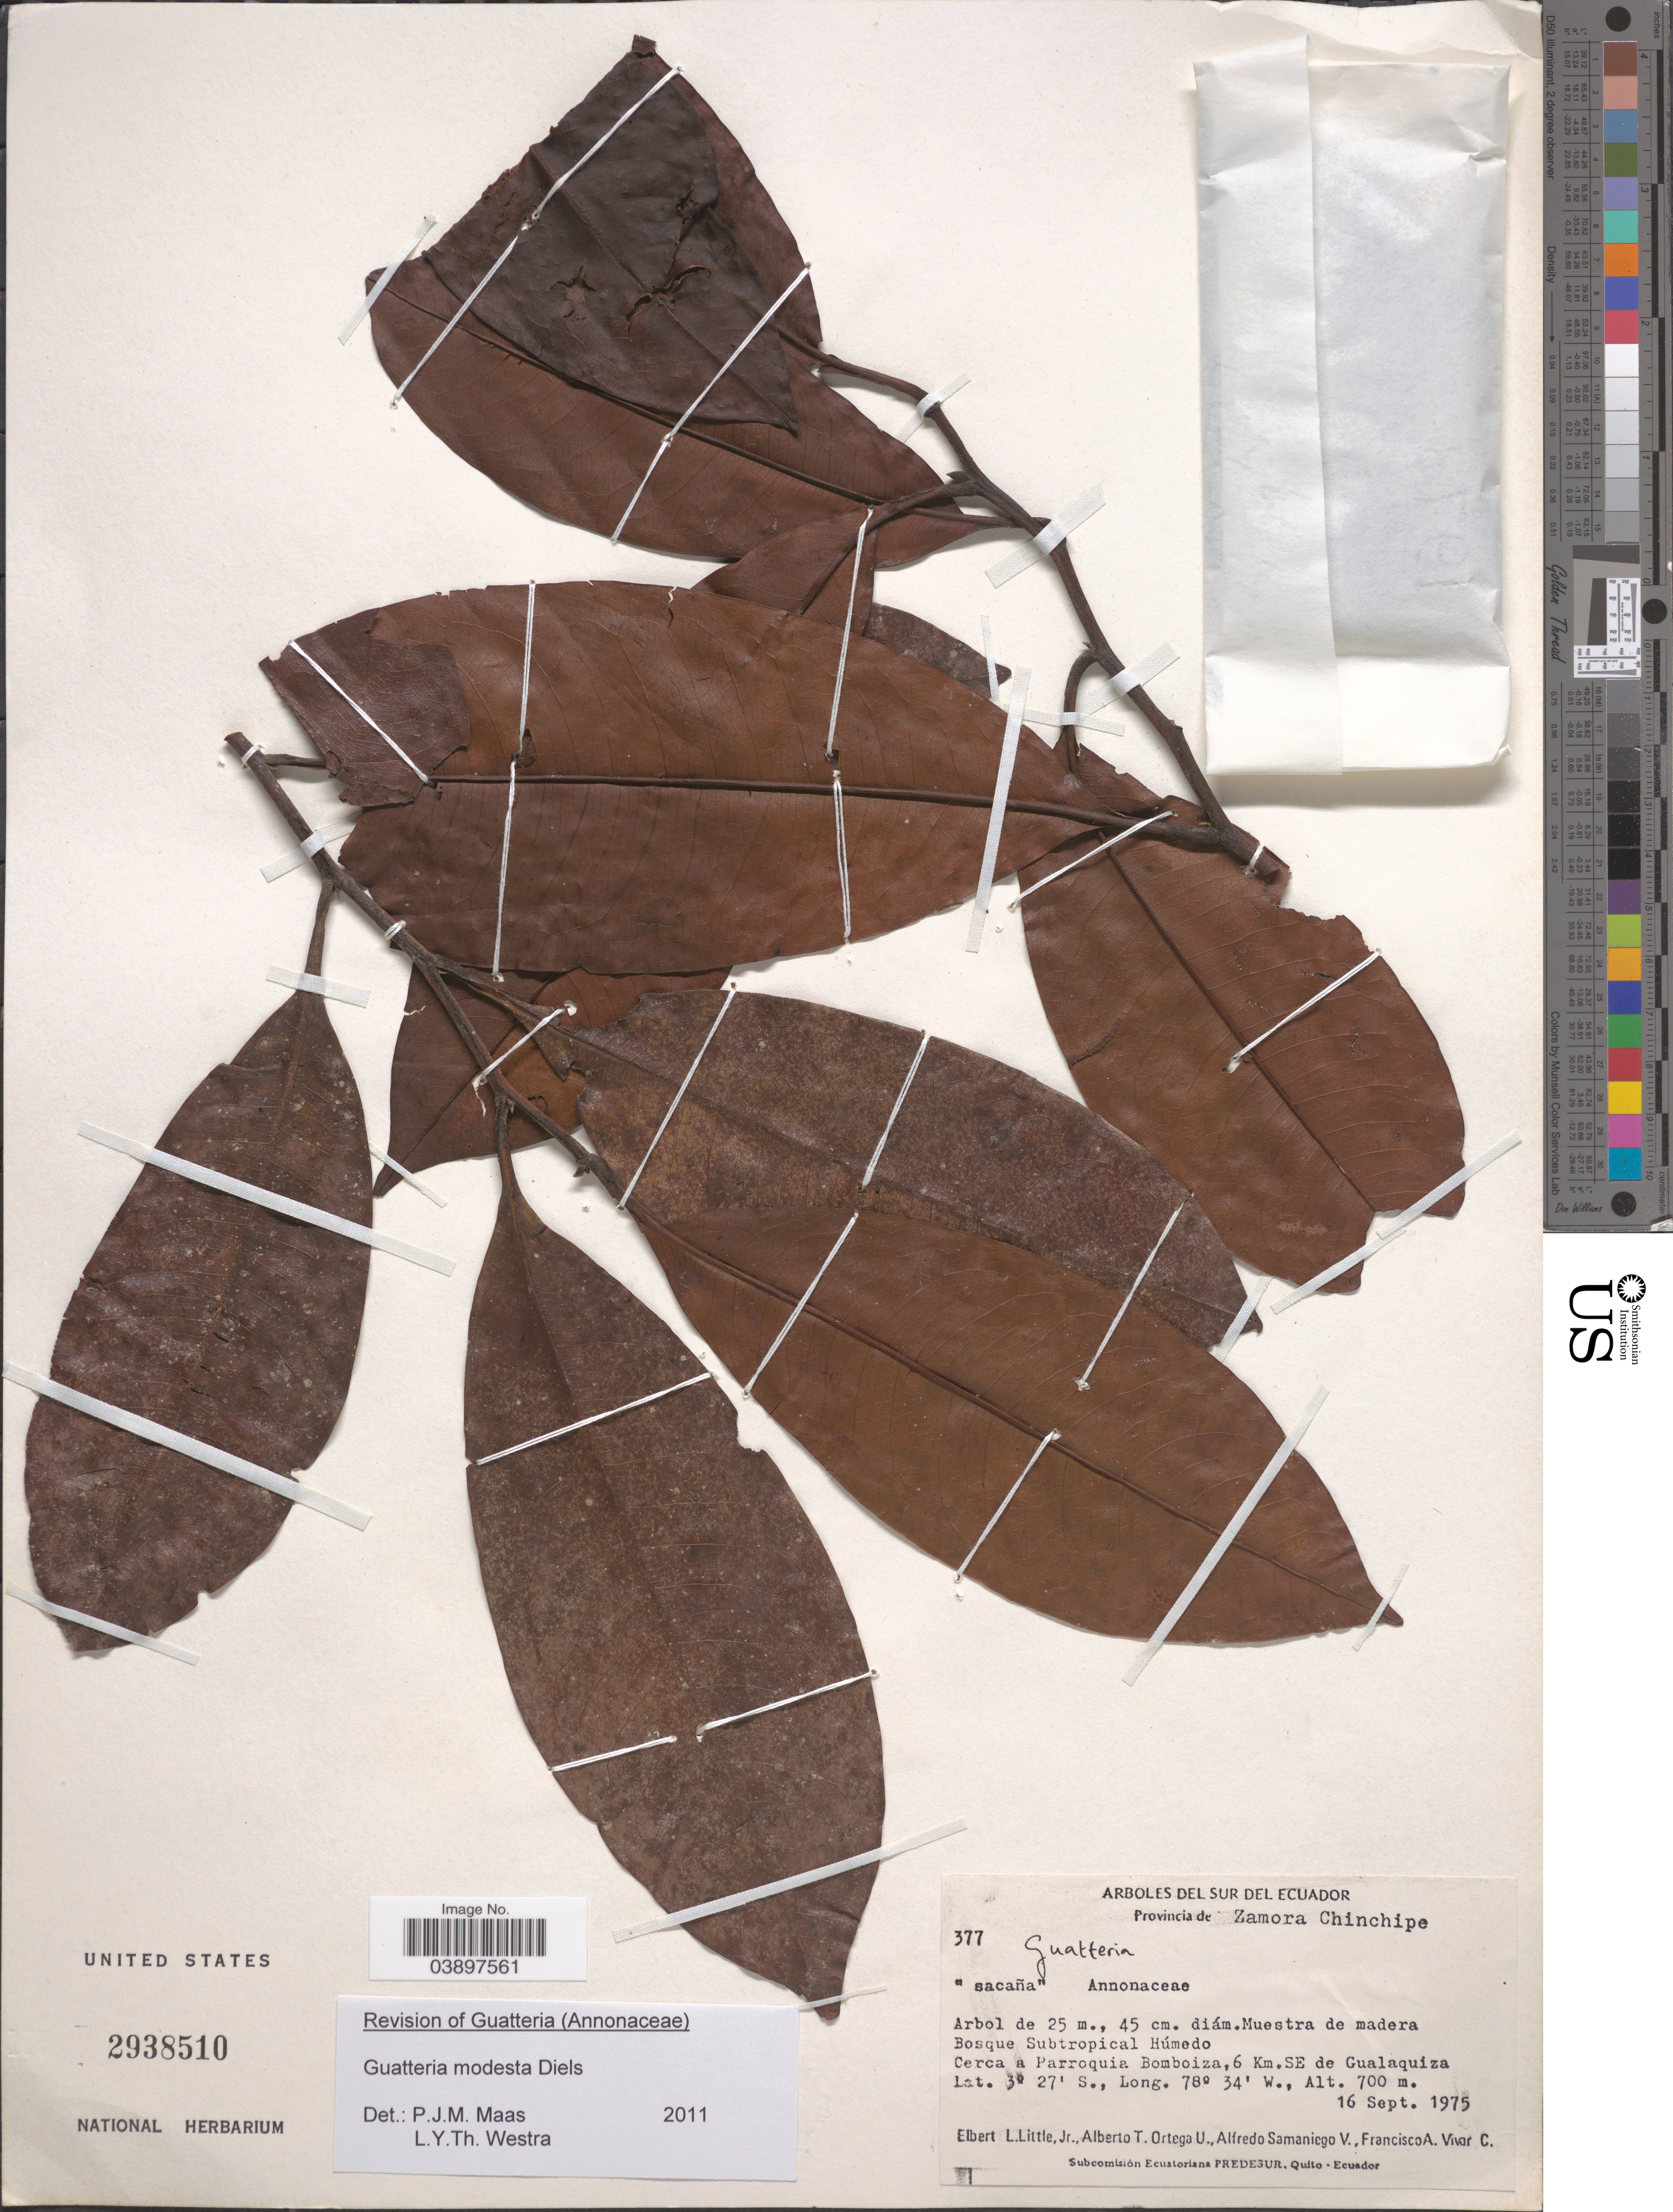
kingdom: Plantae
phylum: Tracheophyta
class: Magnoliopsida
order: Magnoliales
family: Annonaceae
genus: Guatteria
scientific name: Guatteria modesta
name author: Diels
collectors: E. L. Little, A. T. Ortega U., A. V. Samaniego & F. A. Vivar C.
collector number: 377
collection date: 1975-09-16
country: Ecuador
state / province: Zamora-Chinchipe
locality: Cerca a Parroquia Bomboiza, 6 Km. SE de Gualaquiza.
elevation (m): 700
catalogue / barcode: US 2938510